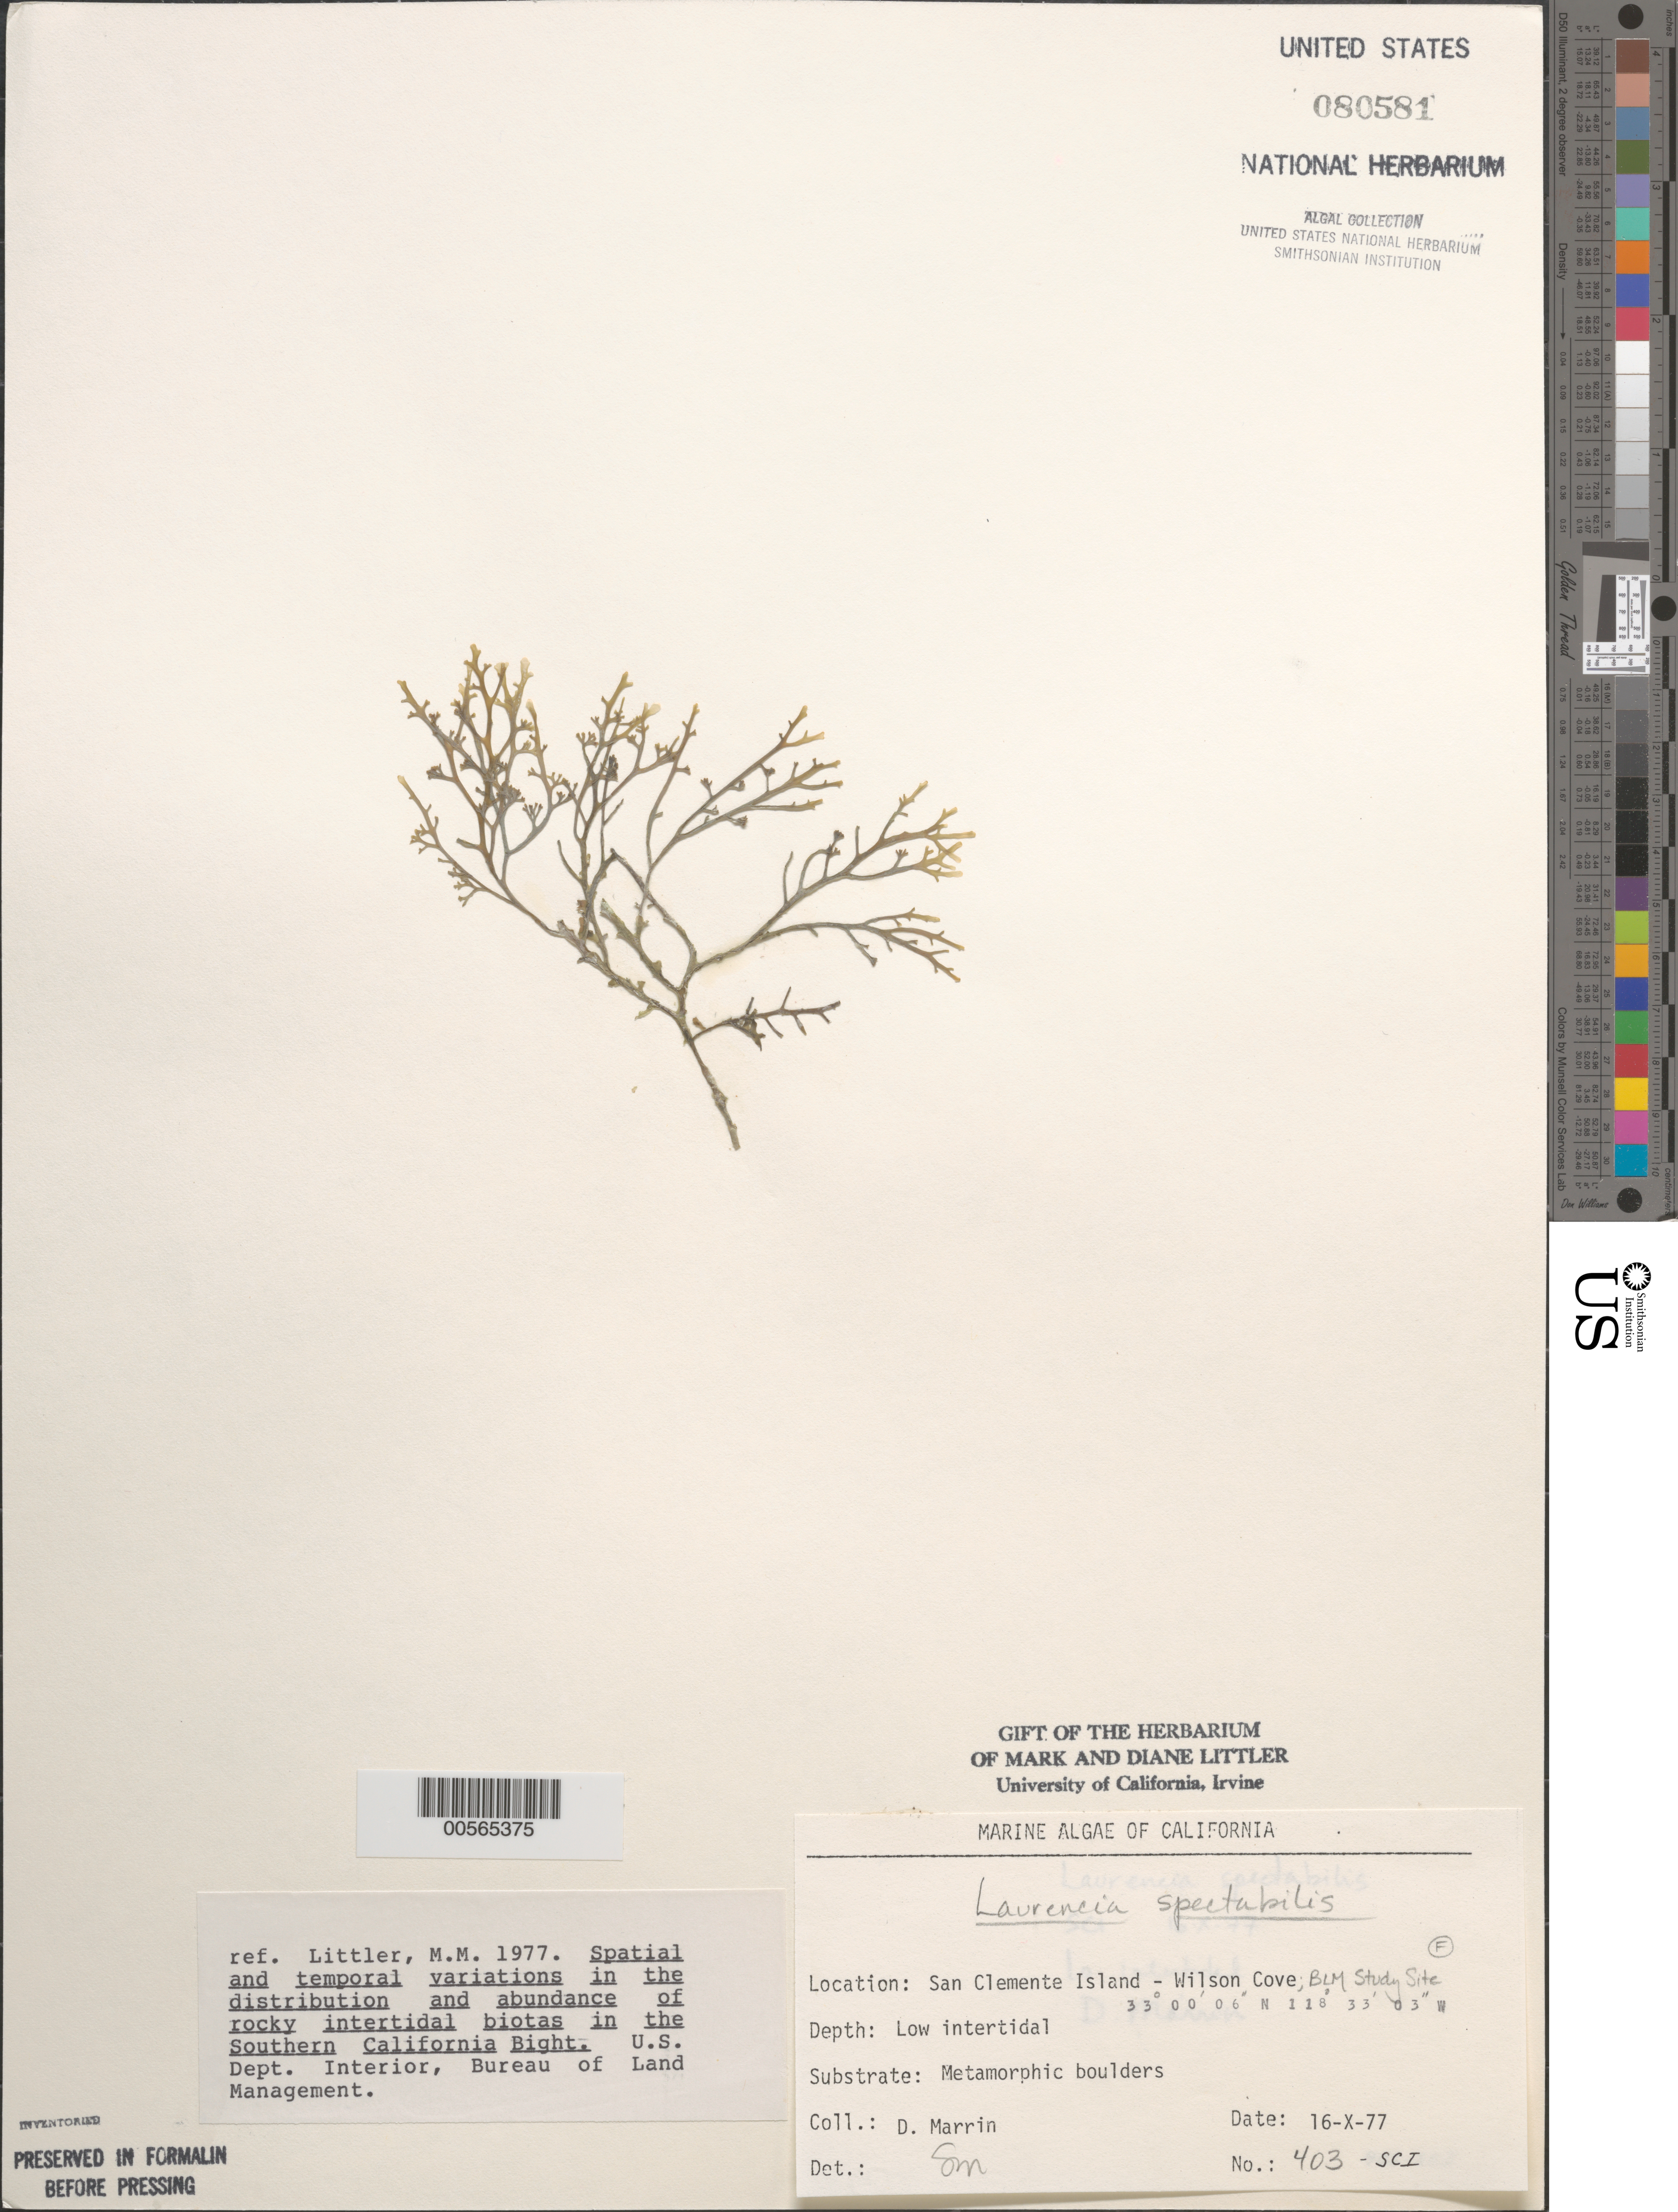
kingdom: Plantae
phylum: Rhodophyta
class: Florideophyceae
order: Ceramiales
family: Rhodomelaceae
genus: Osmundea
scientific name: Osmundea spectabilis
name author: (Postels & Rupr.) K.W. Nam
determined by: Algae name updating Project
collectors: D. Marrin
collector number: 403-sci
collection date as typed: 16 Oct 1977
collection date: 1977-10-16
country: United States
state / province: California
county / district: Los Angeles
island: San Clemente Island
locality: Wilson Cove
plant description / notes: BLM-SOCALBIGHT Rocky Intertidal Survey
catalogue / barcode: US 80581